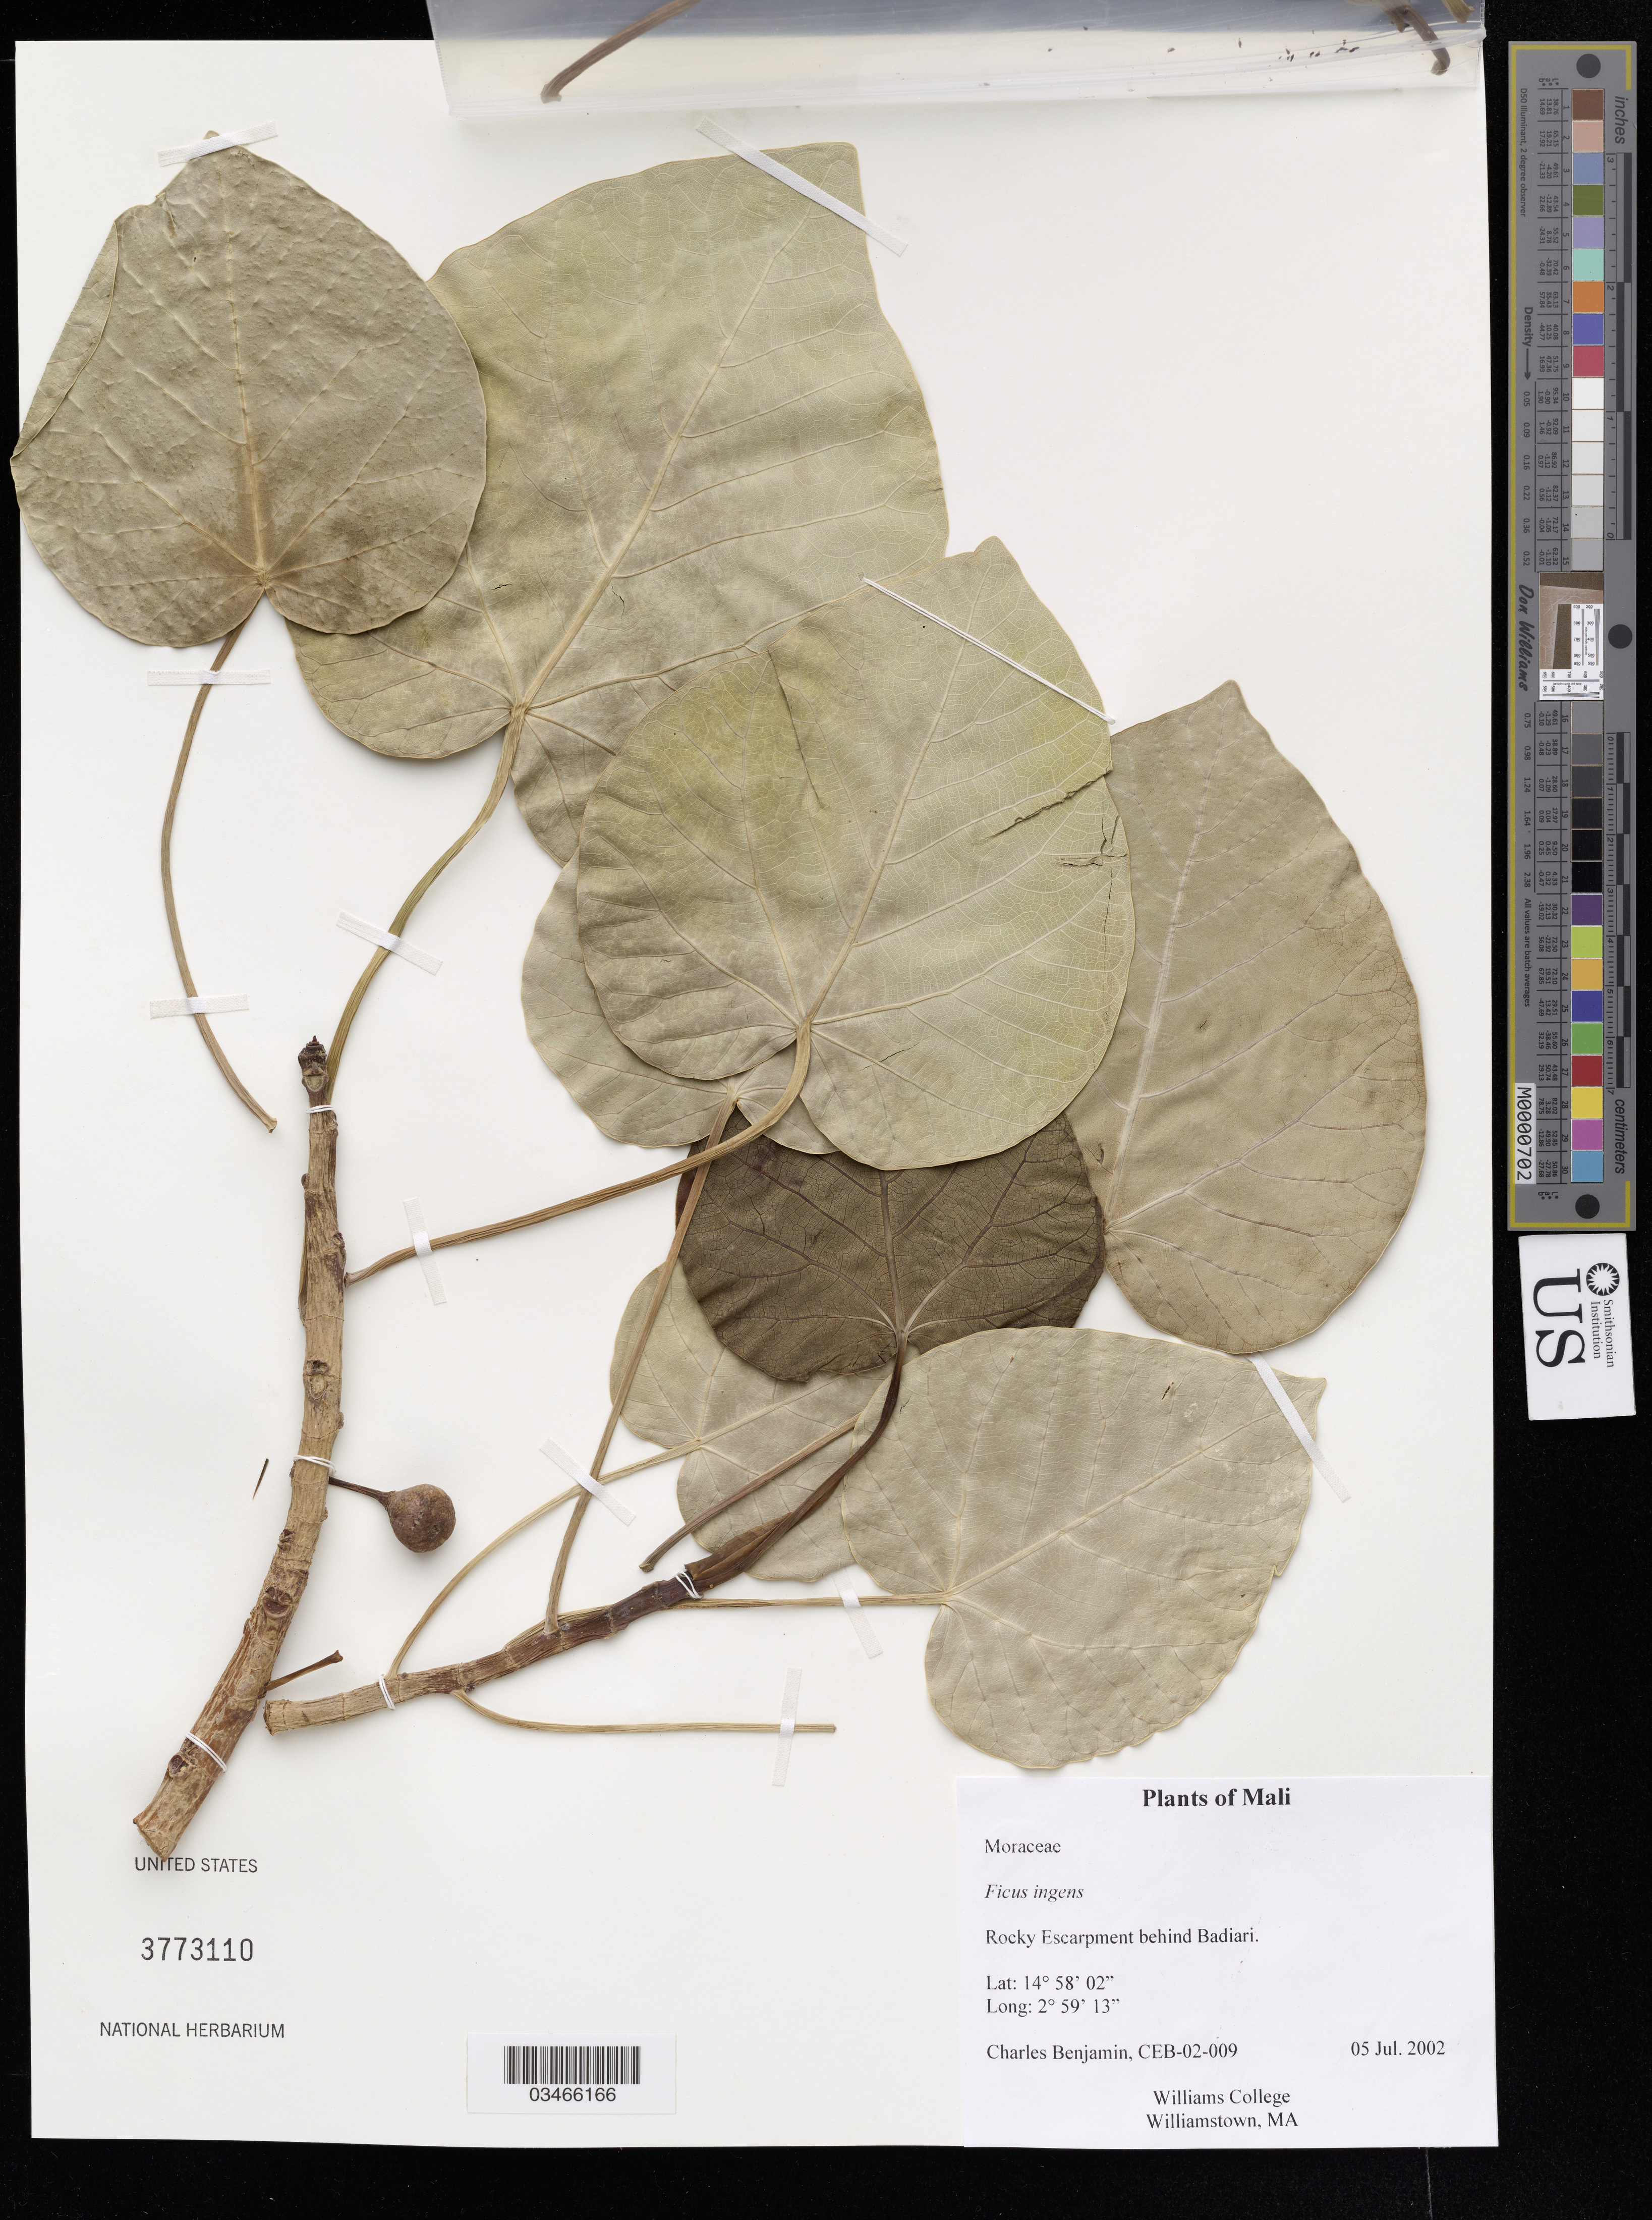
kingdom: Plantae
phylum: Tracheophyta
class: Magnoliopsida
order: Rosales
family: Moraceae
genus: Ficus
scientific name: Ficus ingens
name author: (Miq.) Miq.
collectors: C. Benjamin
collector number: CEB-02-009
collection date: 2002-07-05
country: Mali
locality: Rocky Escarpment behind Badiari.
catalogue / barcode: US 3773110